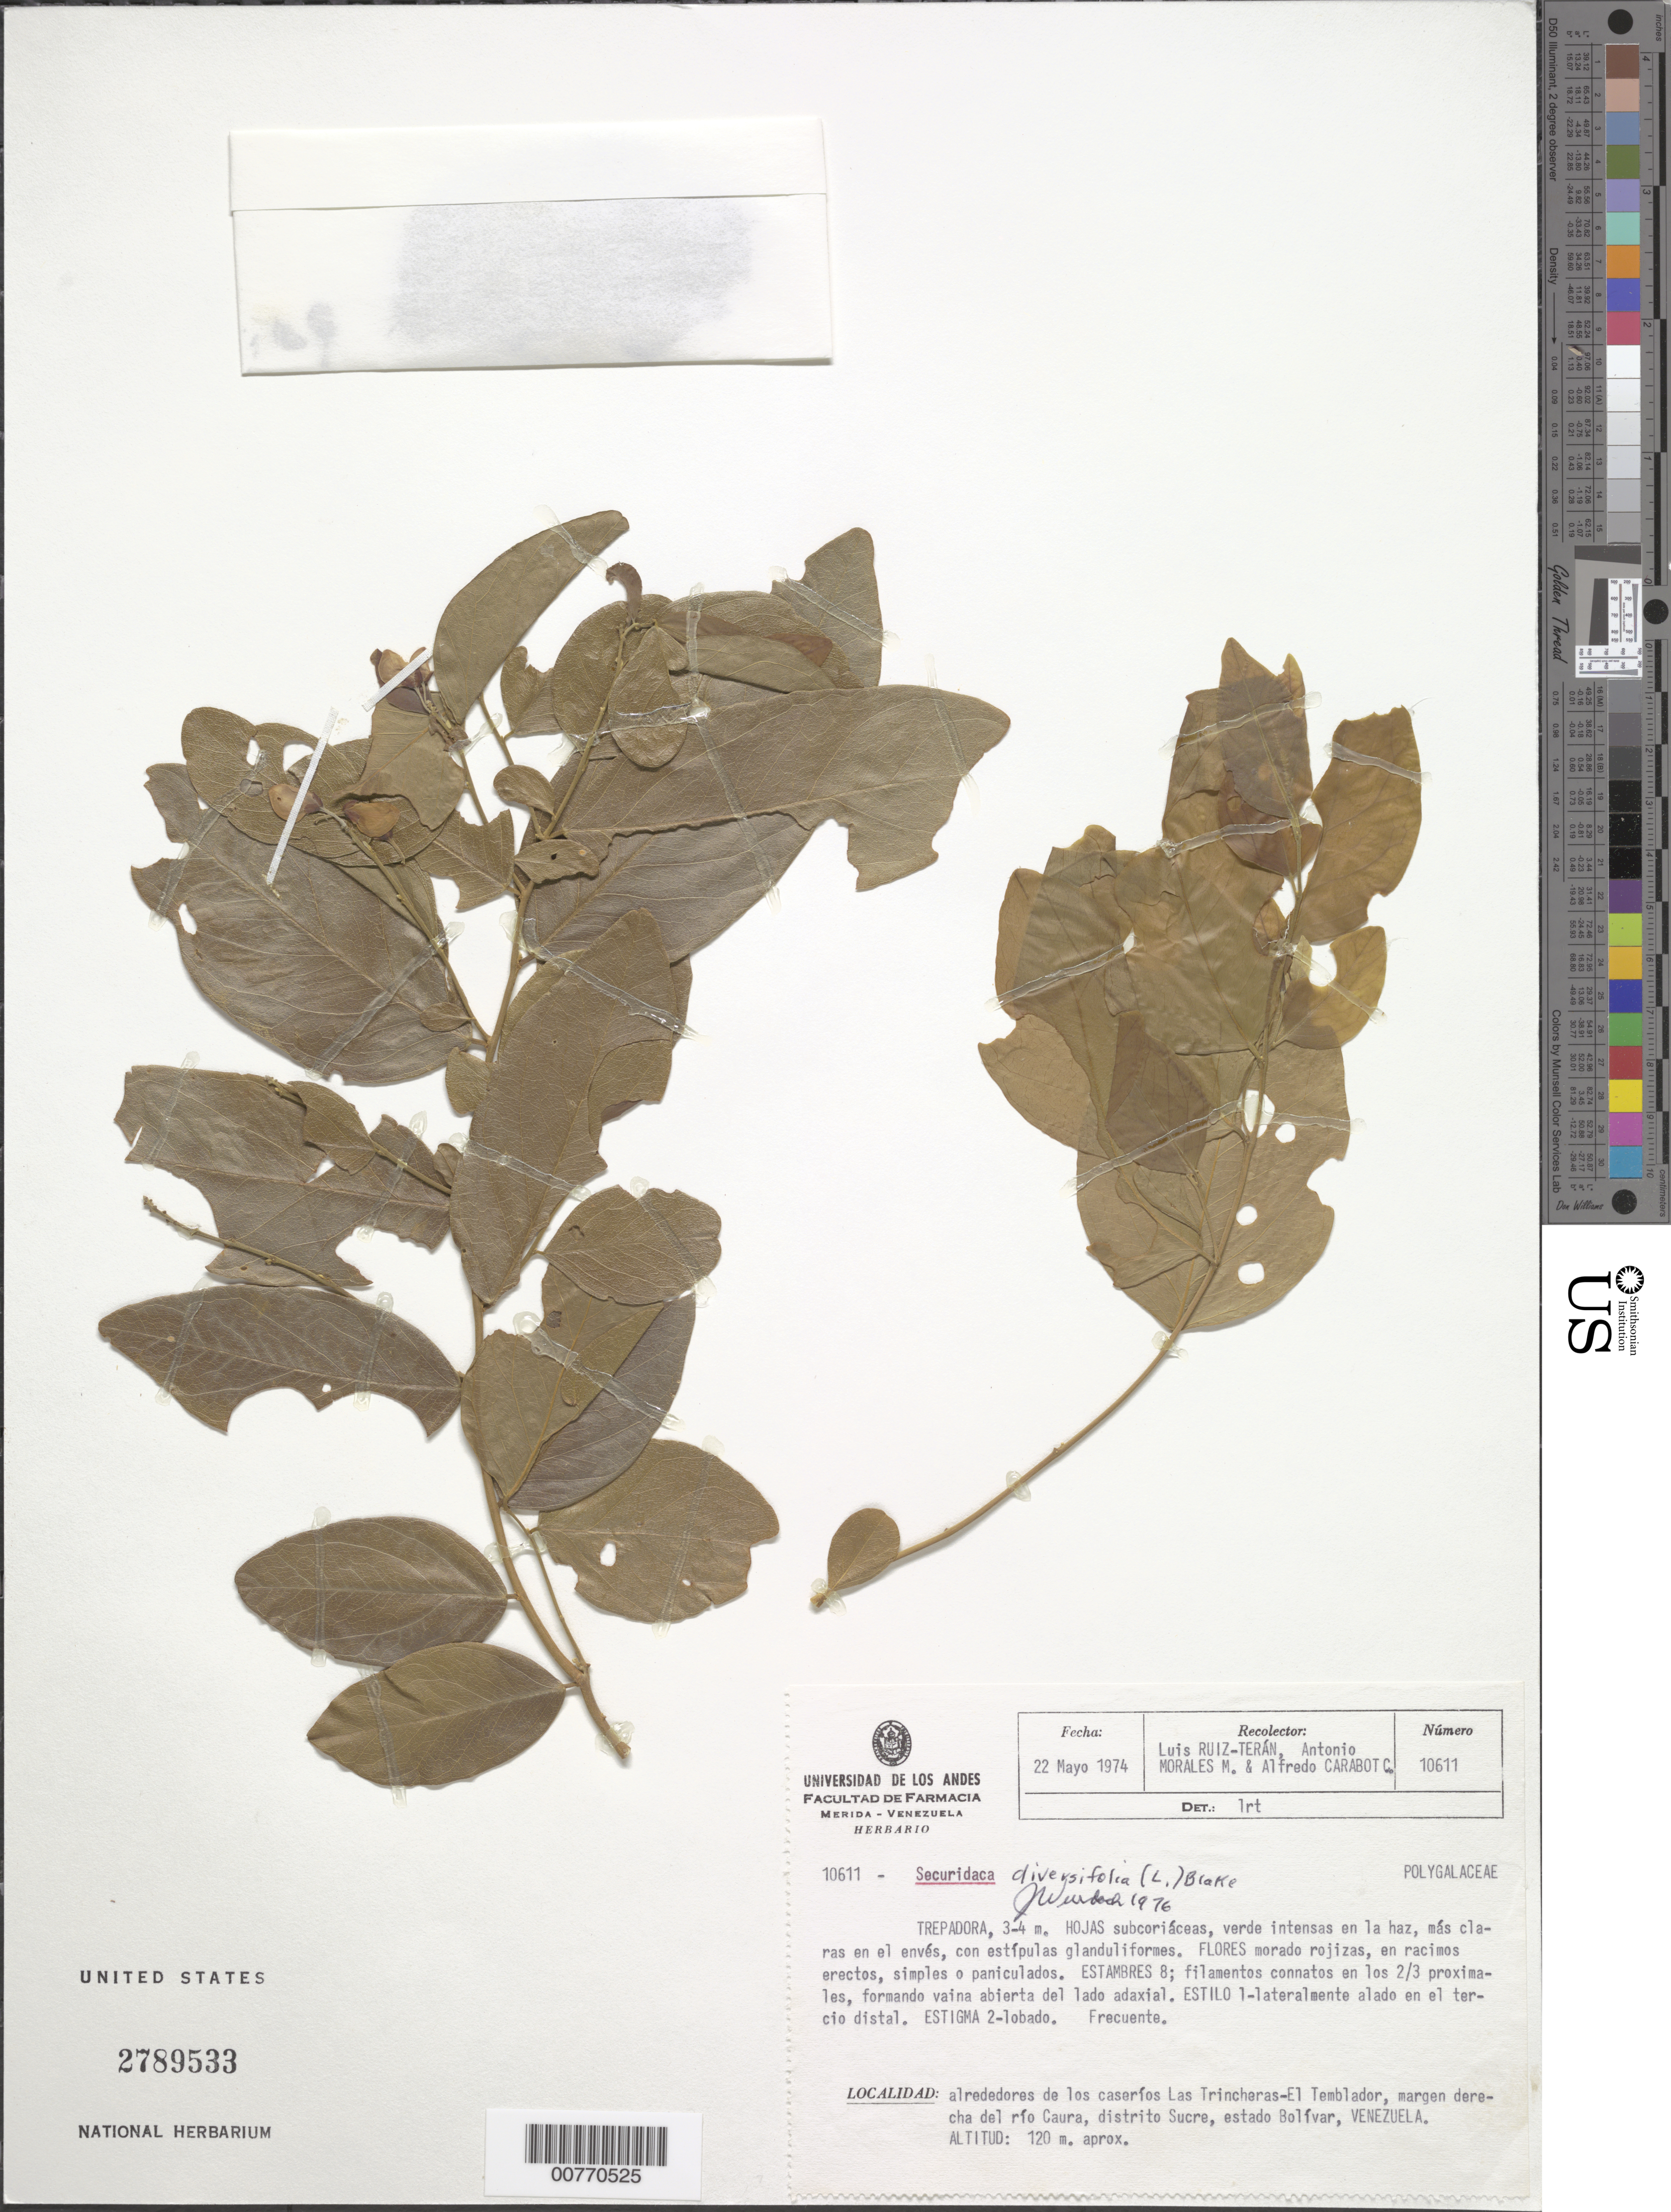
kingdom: Plantae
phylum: Tracheophyta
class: Magnoliopsida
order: Fabales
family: Polygalaceae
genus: Securidaca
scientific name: Securidaca diversifolia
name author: (L.) S.F. Blake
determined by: Wurdack, John J., (US), US (UNITED STATES)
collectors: L. E. Ruíz-Terán, A. Carabot C. & A. Morales M.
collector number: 10611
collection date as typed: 22-May-74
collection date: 1974-05-22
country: Venezuela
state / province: Bolívar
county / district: Sucre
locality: Las Trincheras to El Temblador, along río Caura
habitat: Along river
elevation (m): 120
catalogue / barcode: US 2789533